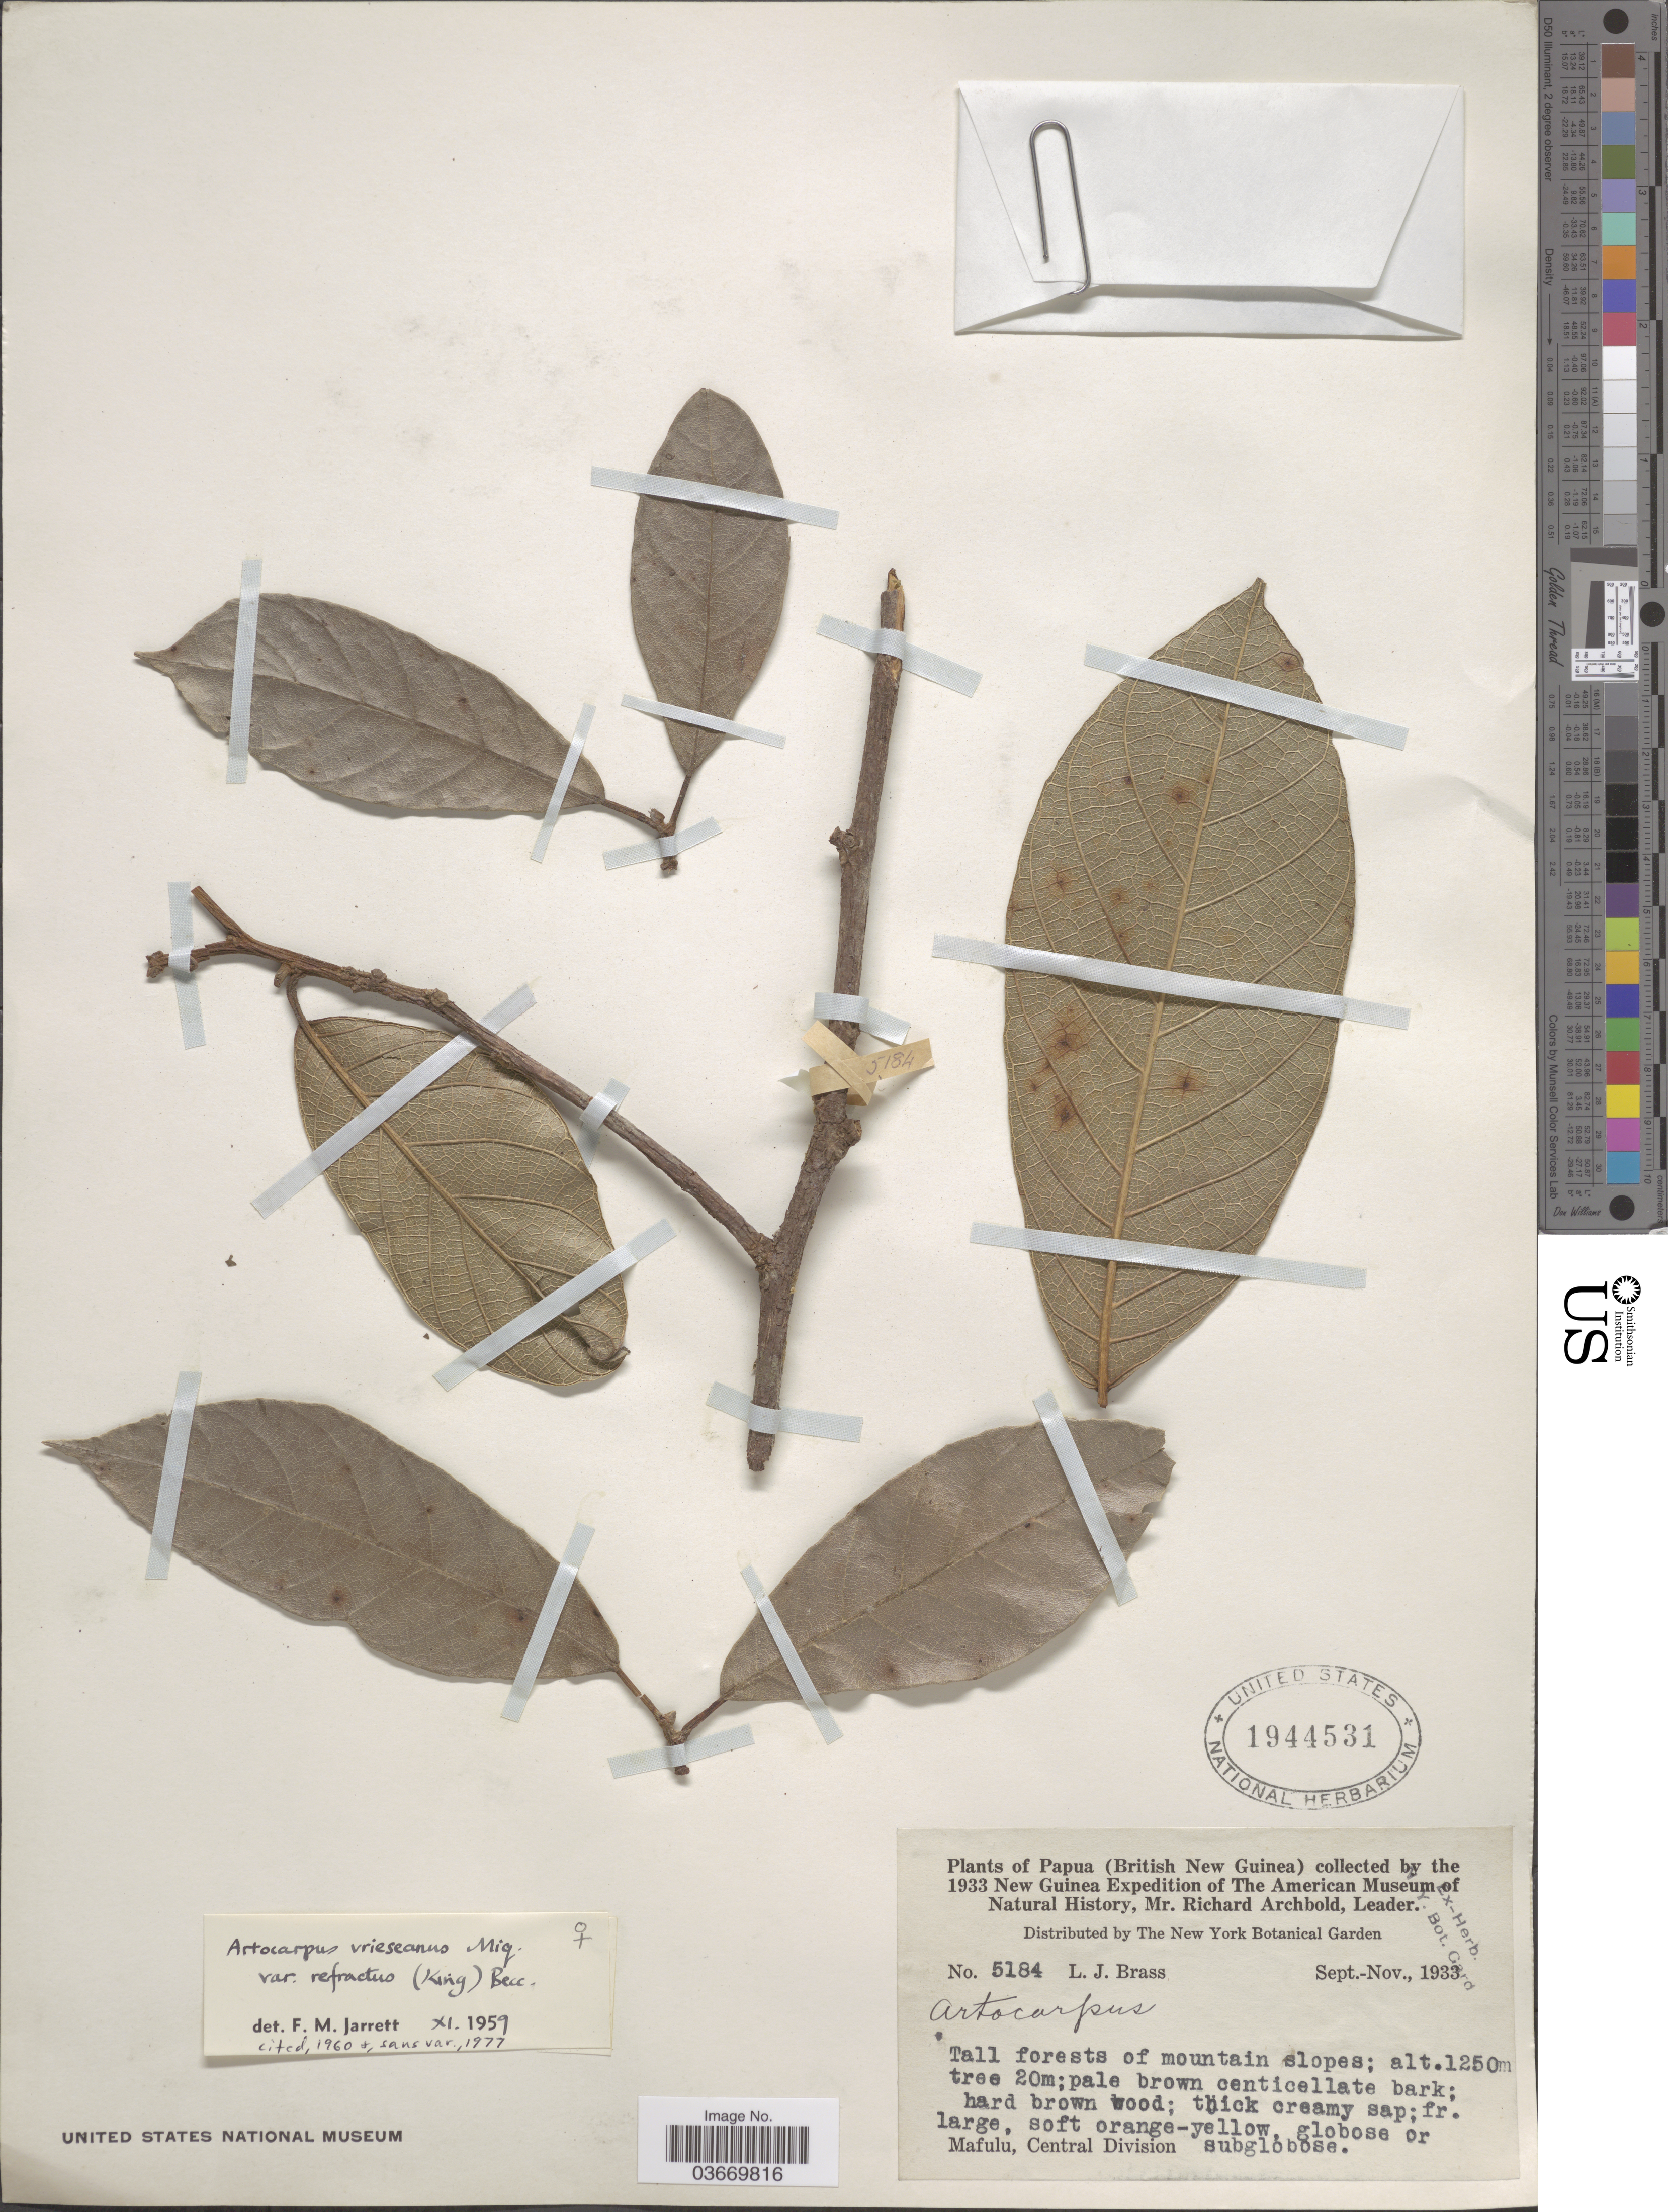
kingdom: Plantae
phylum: Tracheophyta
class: Magnoliopsida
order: Rosales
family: Moraceae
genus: Artocarpus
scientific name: Artocarpus vrieseanus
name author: Miq.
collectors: L. J. Brass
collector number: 5184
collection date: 1933-09/1933-11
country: Papua New Guinea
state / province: Central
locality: Papua (British New Guinea). Mafulu, Central Division.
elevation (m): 1250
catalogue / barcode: US 1944531